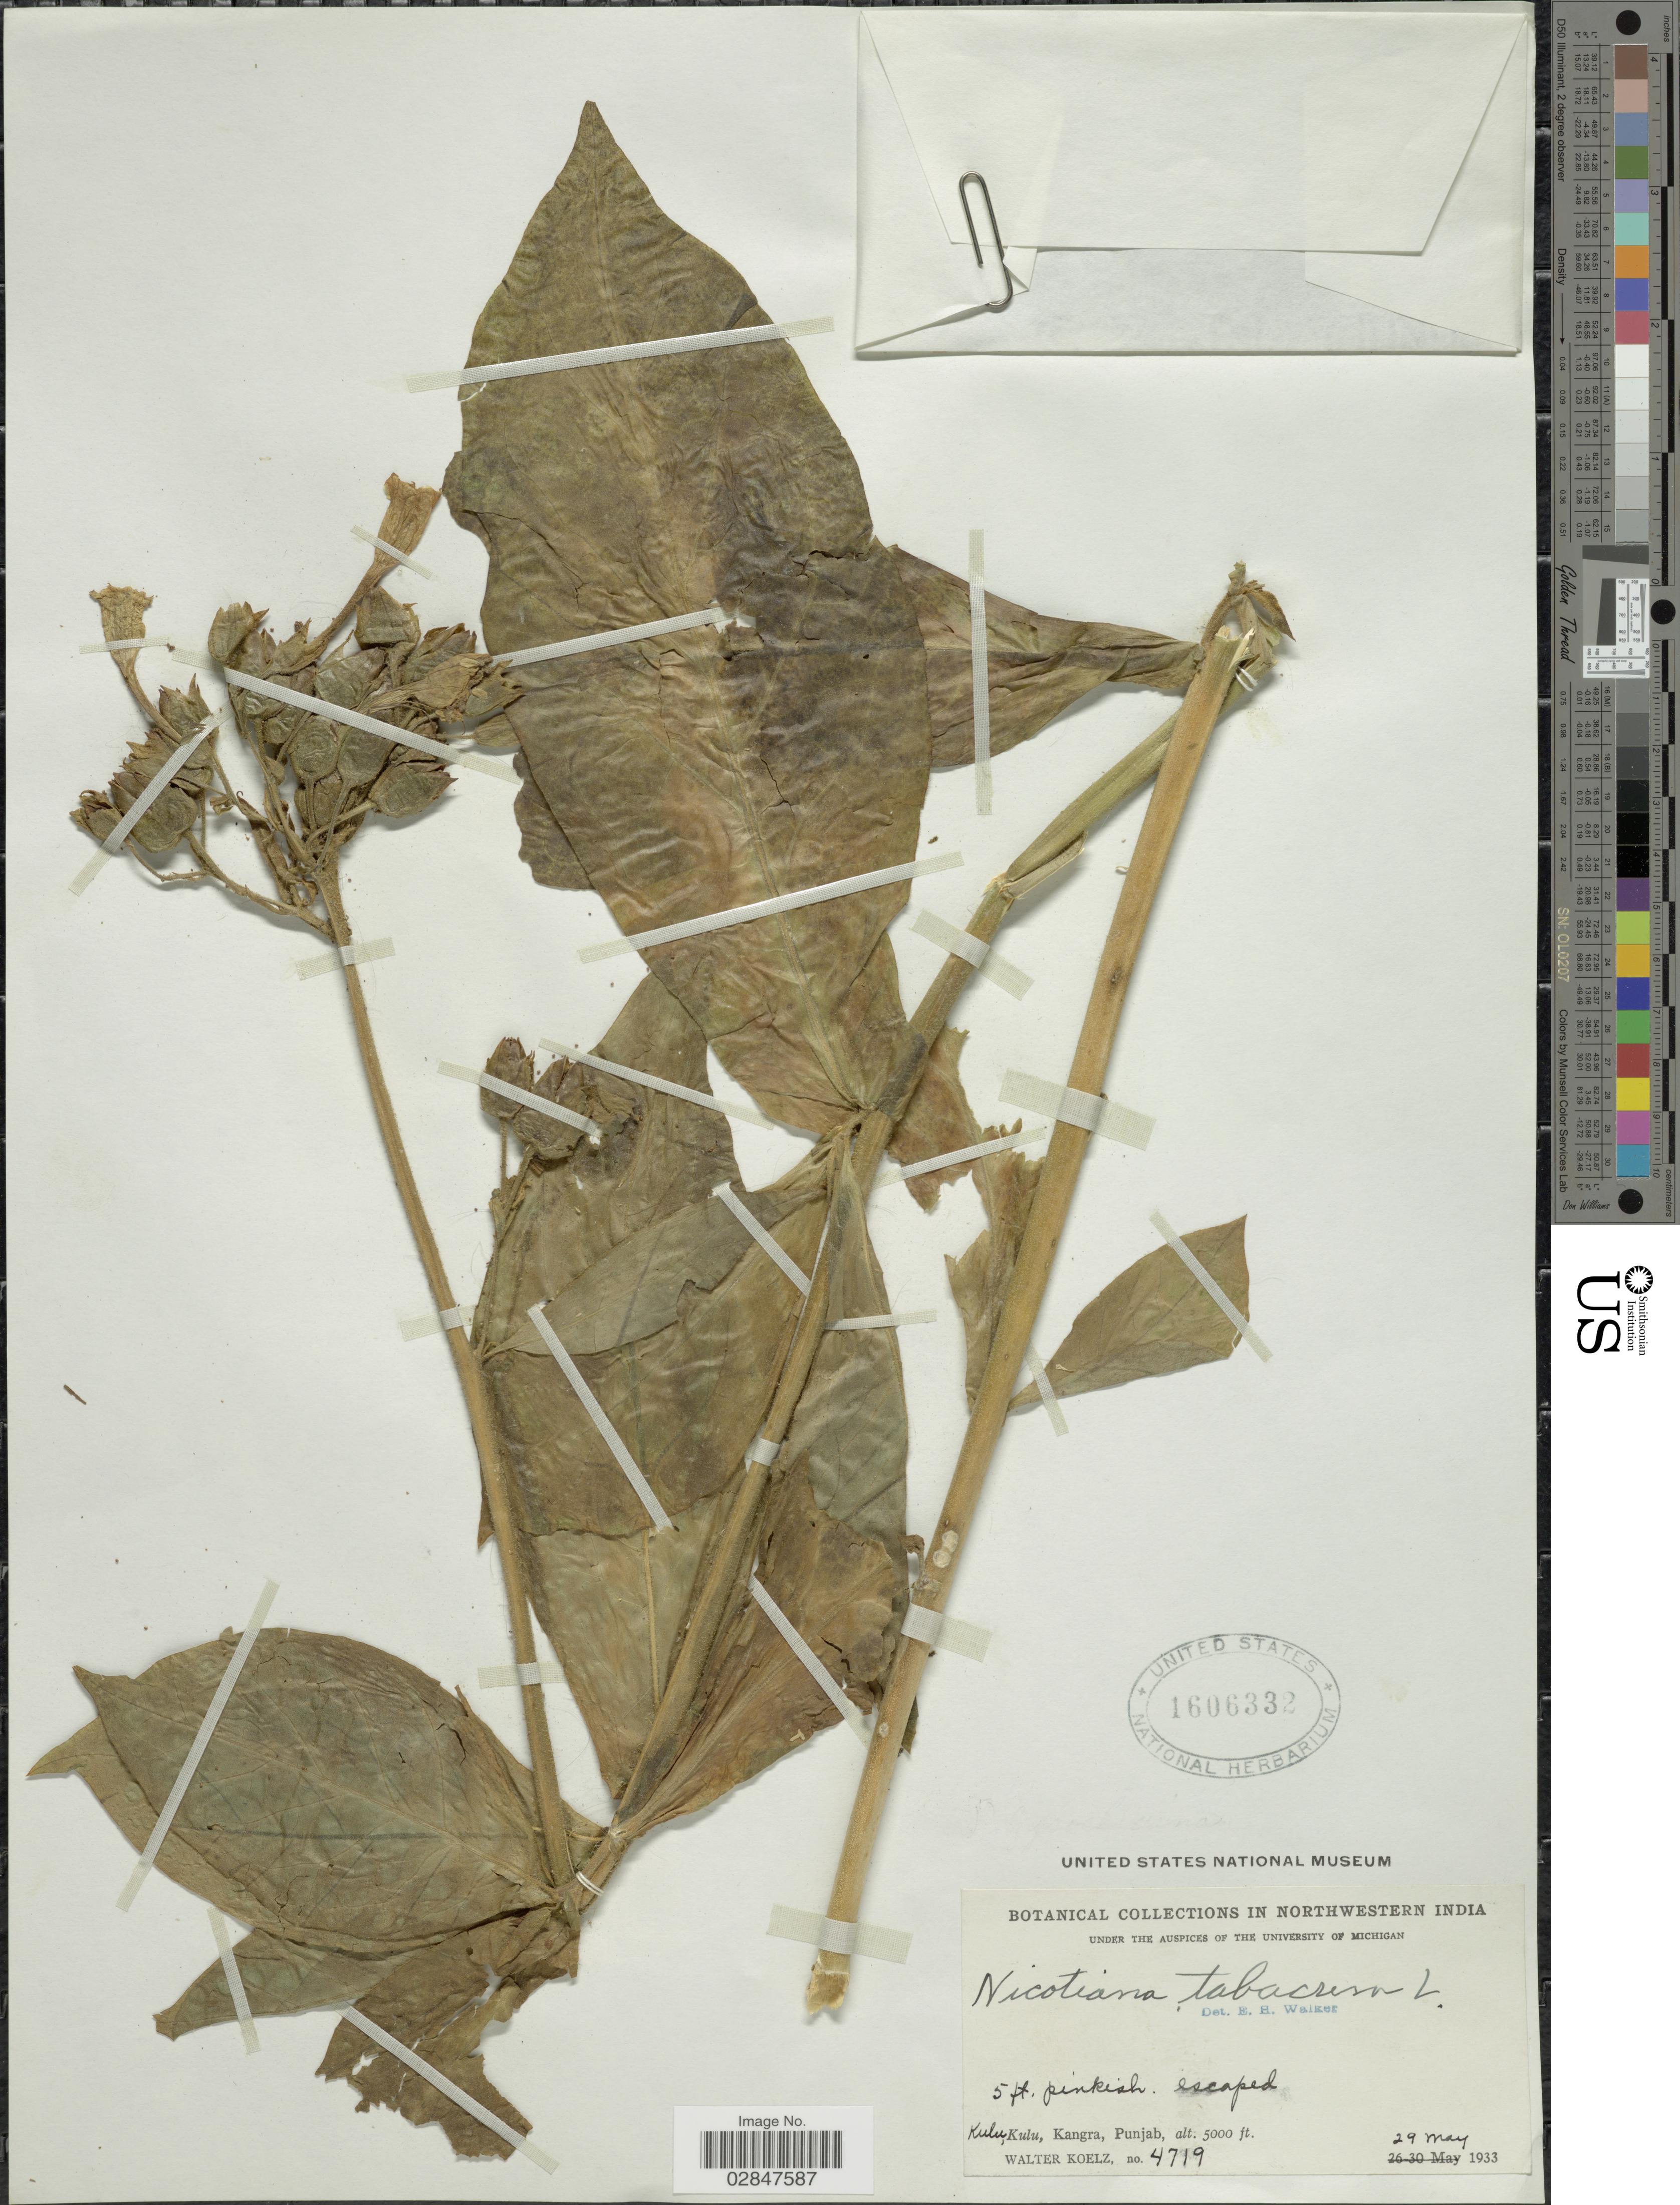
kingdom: Plantae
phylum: Tracheophyta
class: Magnoliopsida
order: Solanales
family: Solanaceae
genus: Nicotiana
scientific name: Nicotiana tabacum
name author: L.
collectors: W. N. Koelz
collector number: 4719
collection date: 1933-05-29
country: India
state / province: Himachal Pradesh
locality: Northwestern India. Kulu Kulu, Kangra.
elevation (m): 1524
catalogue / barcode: US 1606332